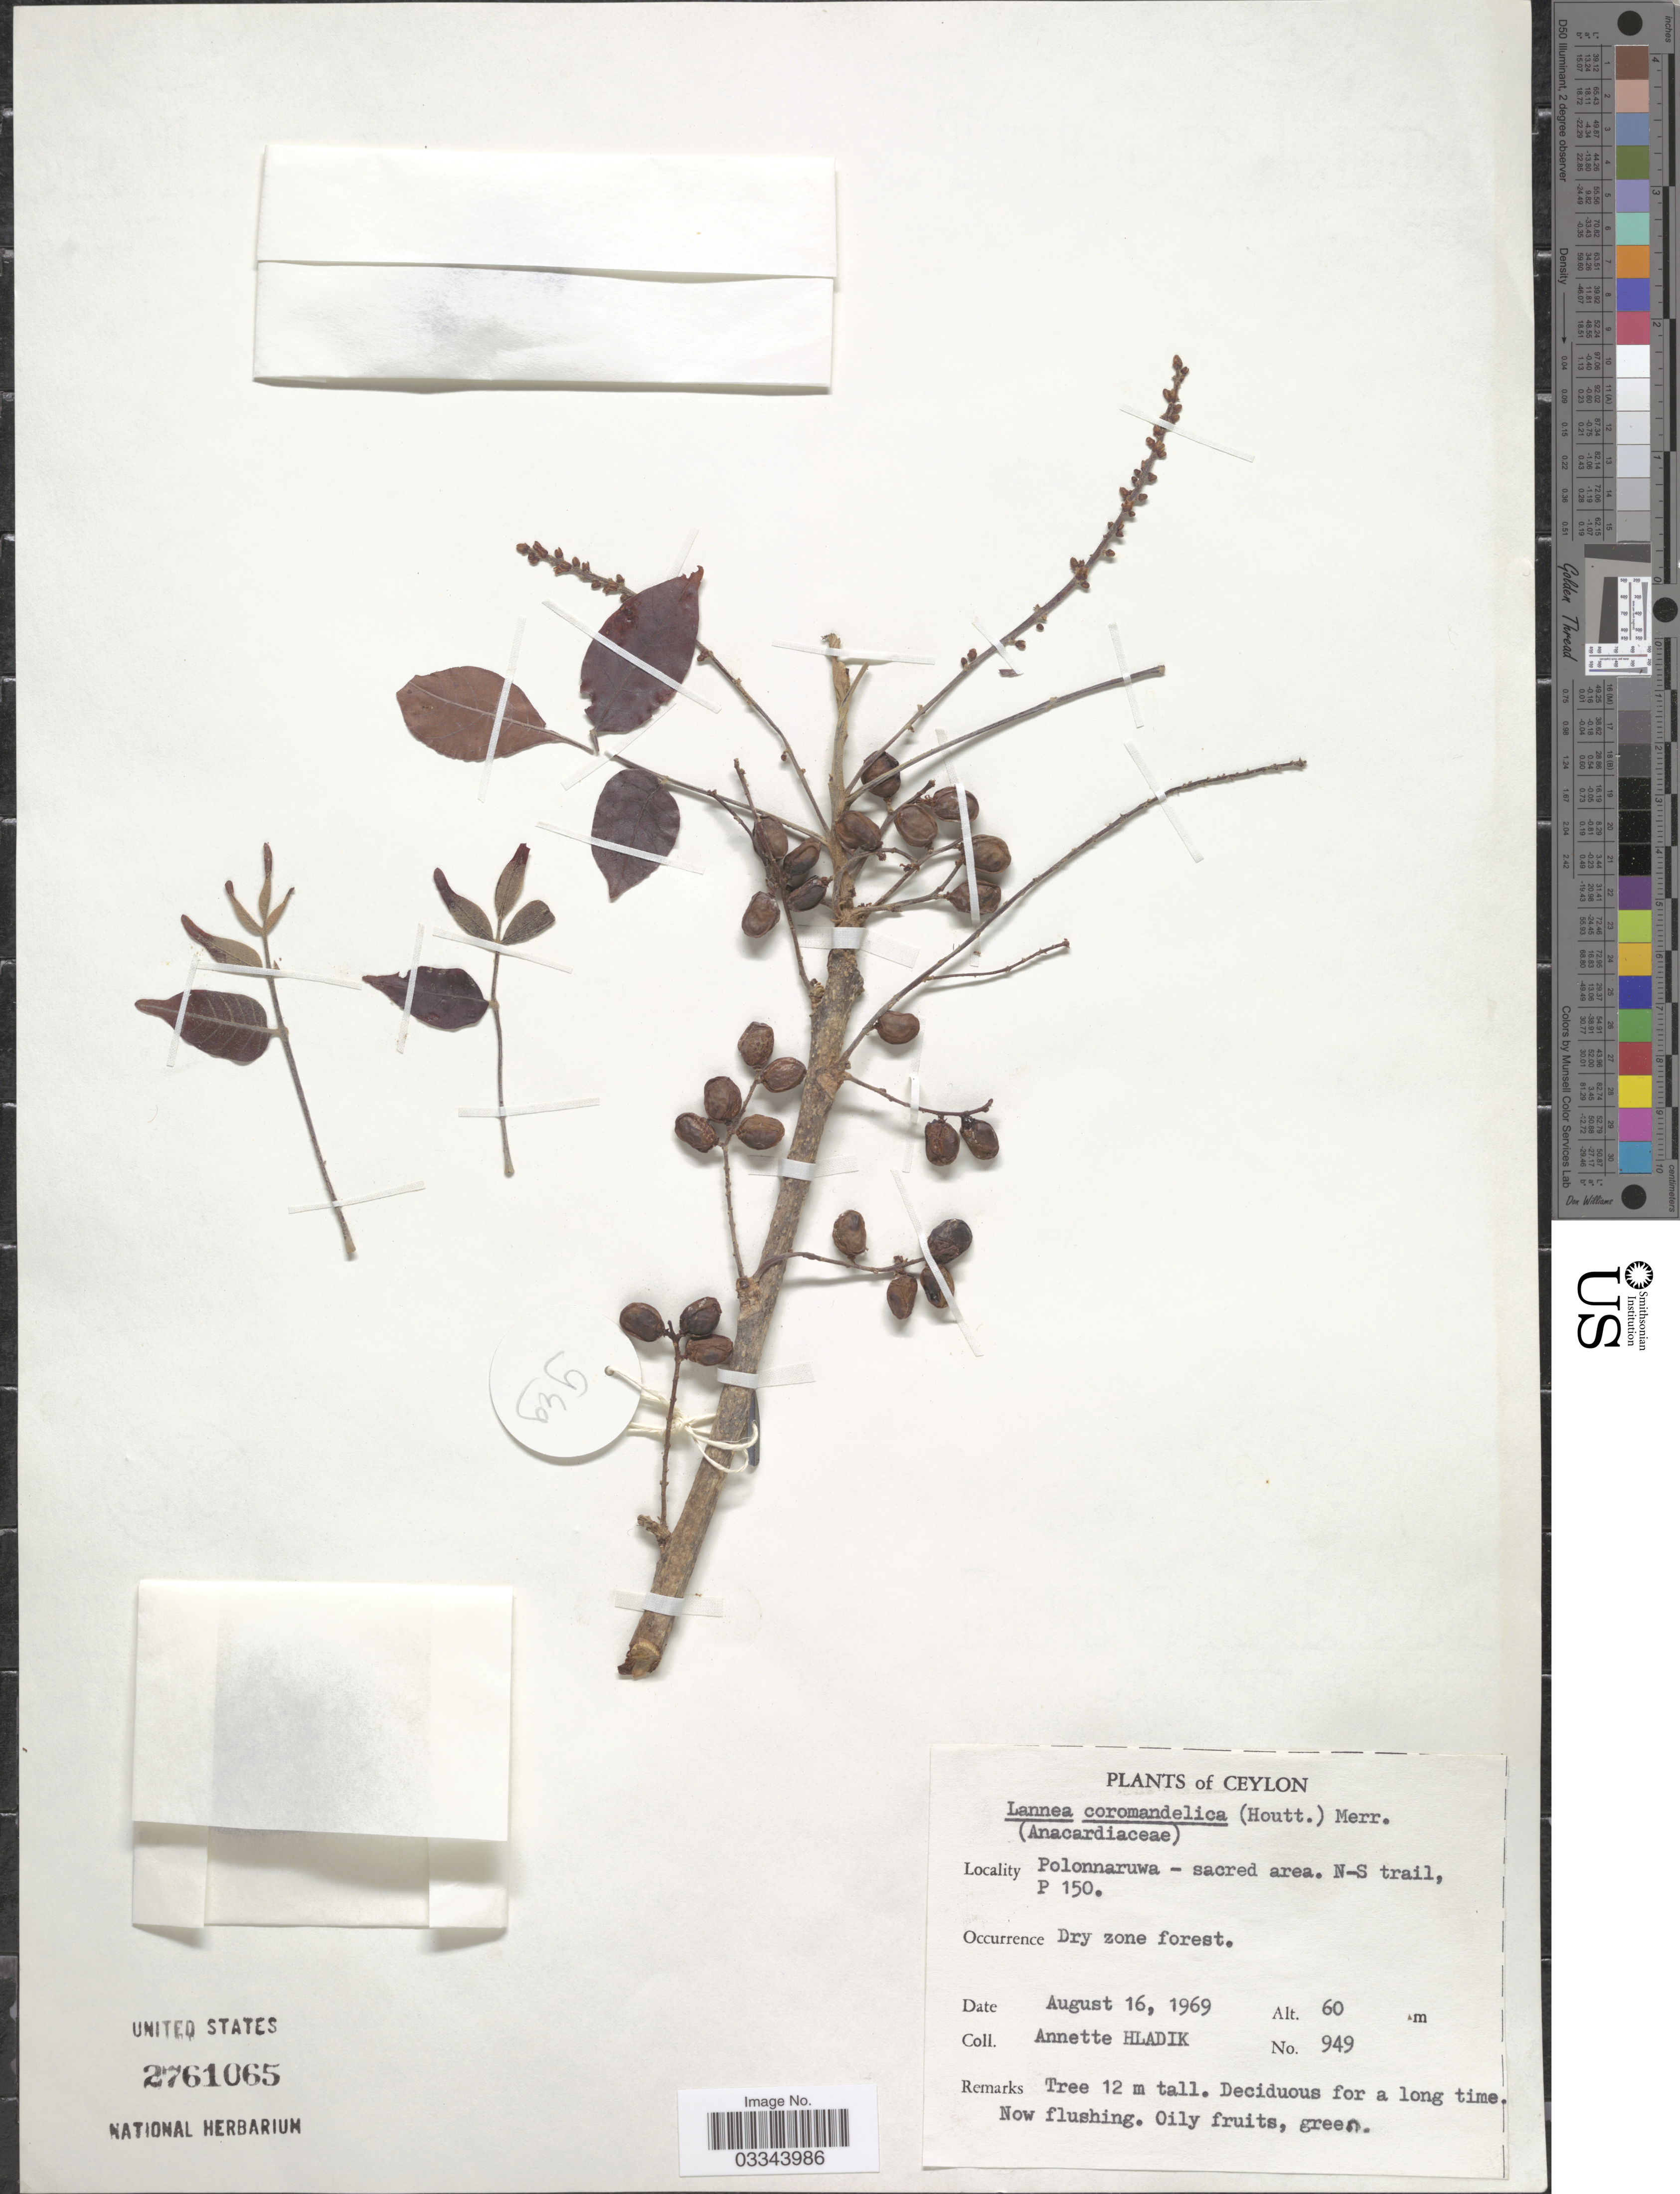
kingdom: Plantae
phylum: Tracheophyta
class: Magnoliopsida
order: Sapindales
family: Anacardiaceae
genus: Lannea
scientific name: Lannea coromandelica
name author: (Houtt.) Merr.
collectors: A. Hladik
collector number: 949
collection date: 1969-08-16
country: Sri Lanka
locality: Ceylon, Polonnaruwa - sacred area. N-S trail, P 150.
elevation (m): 60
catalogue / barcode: US 2761065